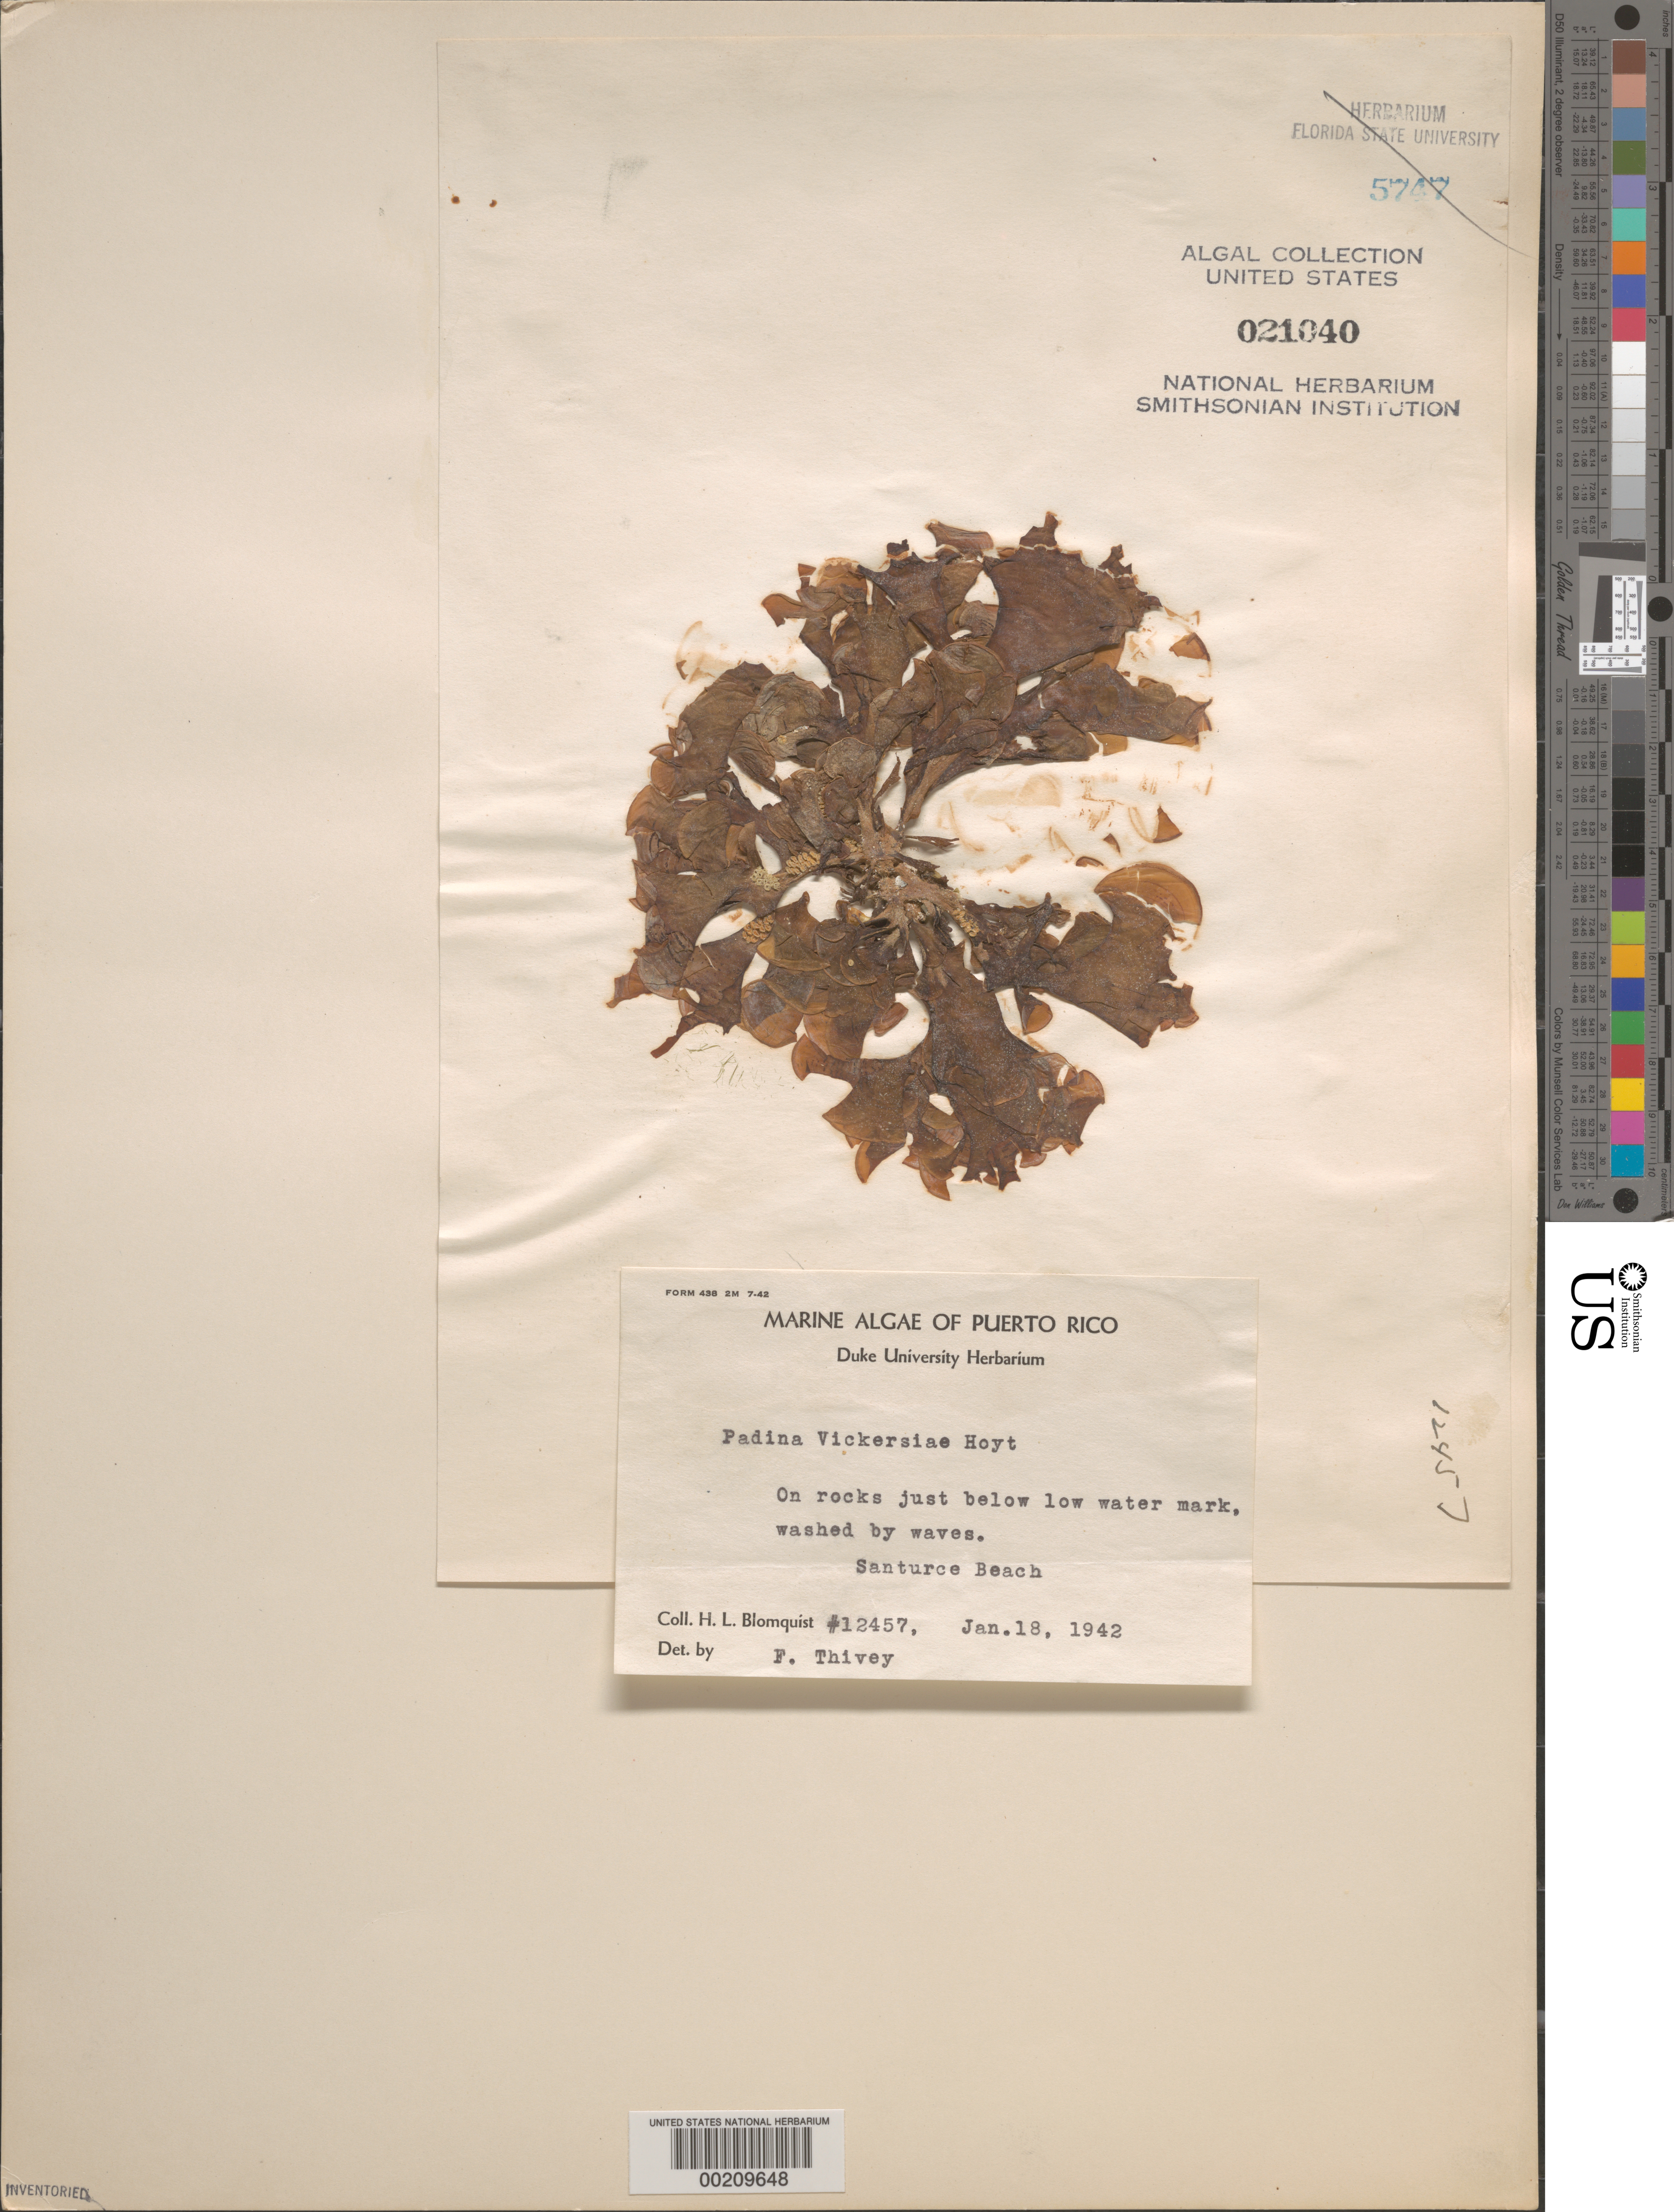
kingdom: Chromista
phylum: Ochrophyta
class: Phaeophyceae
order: Dictyotales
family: Dictyotaceae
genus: Padina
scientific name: Padina gymnospora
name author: (Kütz.) O.G. Sond.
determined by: Algae name updating Project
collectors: H. Blomquist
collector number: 12457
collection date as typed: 18 Jan 1942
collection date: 1942-01-18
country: Puerto Rico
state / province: San Juan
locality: Santurce beach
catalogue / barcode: US 21040